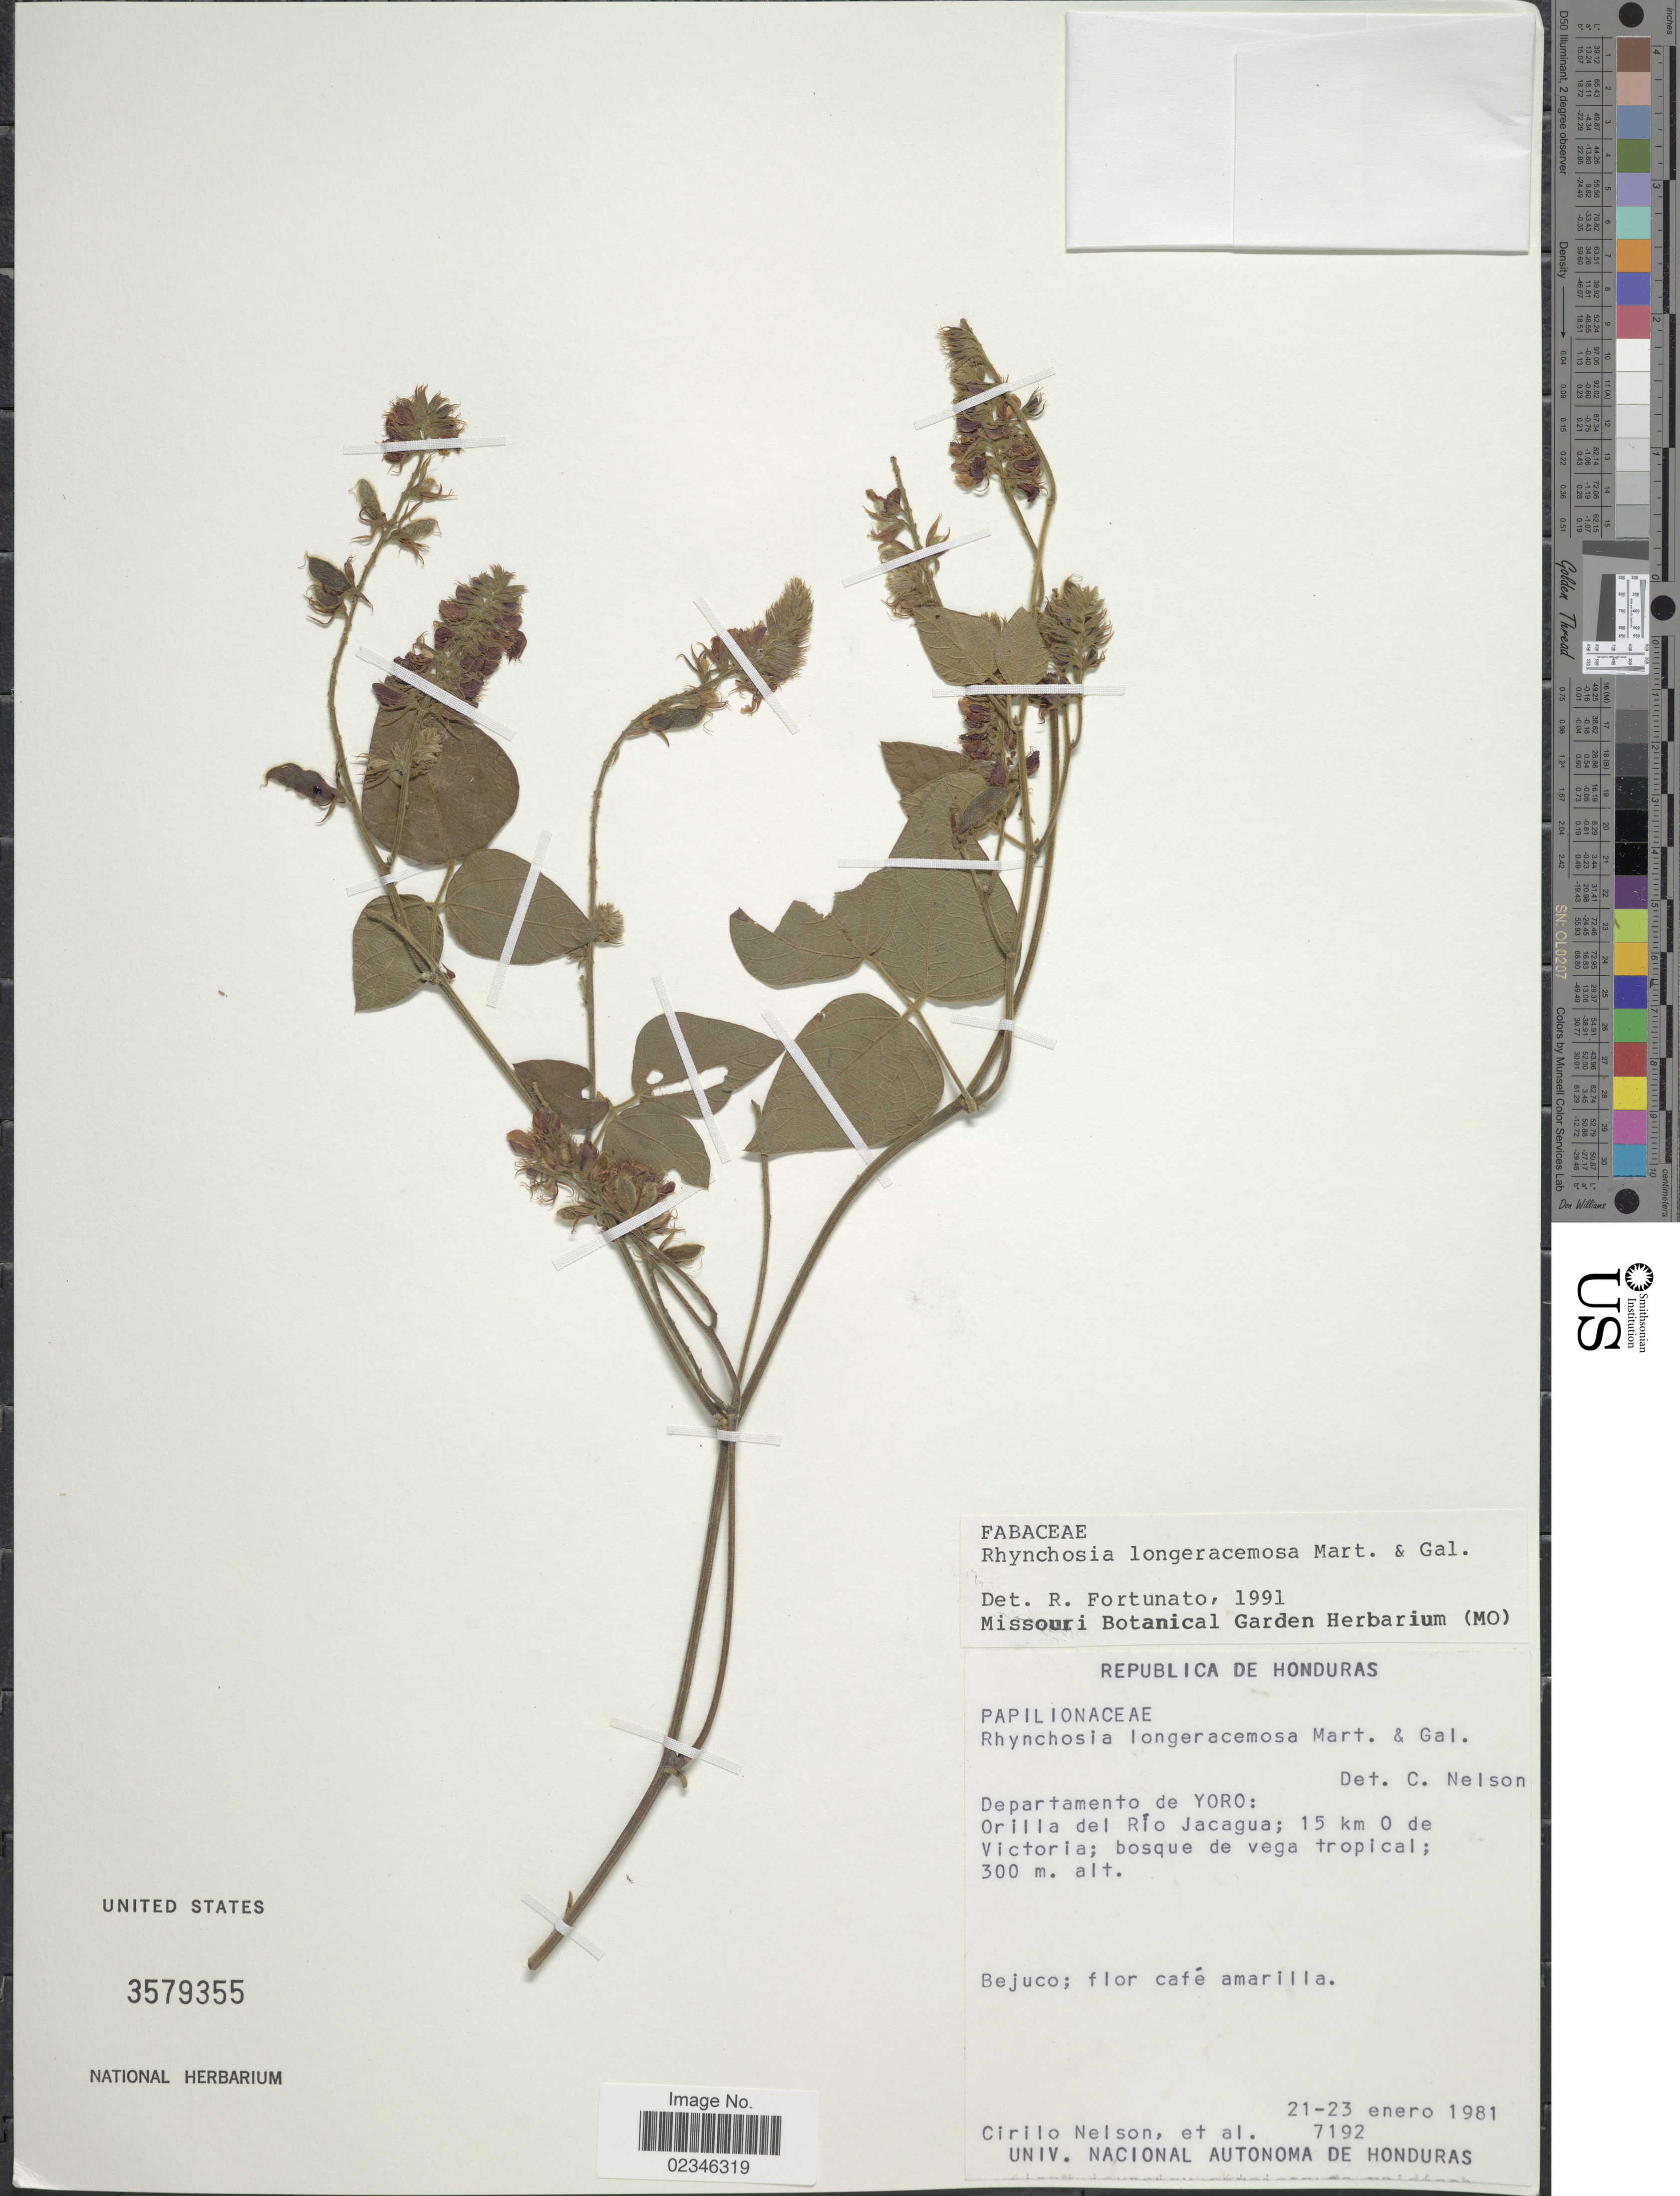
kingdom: Plantae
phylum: Tracheophyta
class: Magnoliopsida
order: Fabales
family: Fabaceae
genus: Rhynchosia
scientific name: Rhynchosia longeracemosa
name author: M. Martens & Galeotti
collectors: C. Nelson & et al.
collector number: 7192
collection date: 1981-01-21/1981-01-23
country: Honduras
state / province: Yoro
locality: Republica de Honduras. Departamento de Yoro: Orilla del Rio Jacagua; 15 km O de Victoria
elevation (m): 300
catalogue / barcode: US 3579355